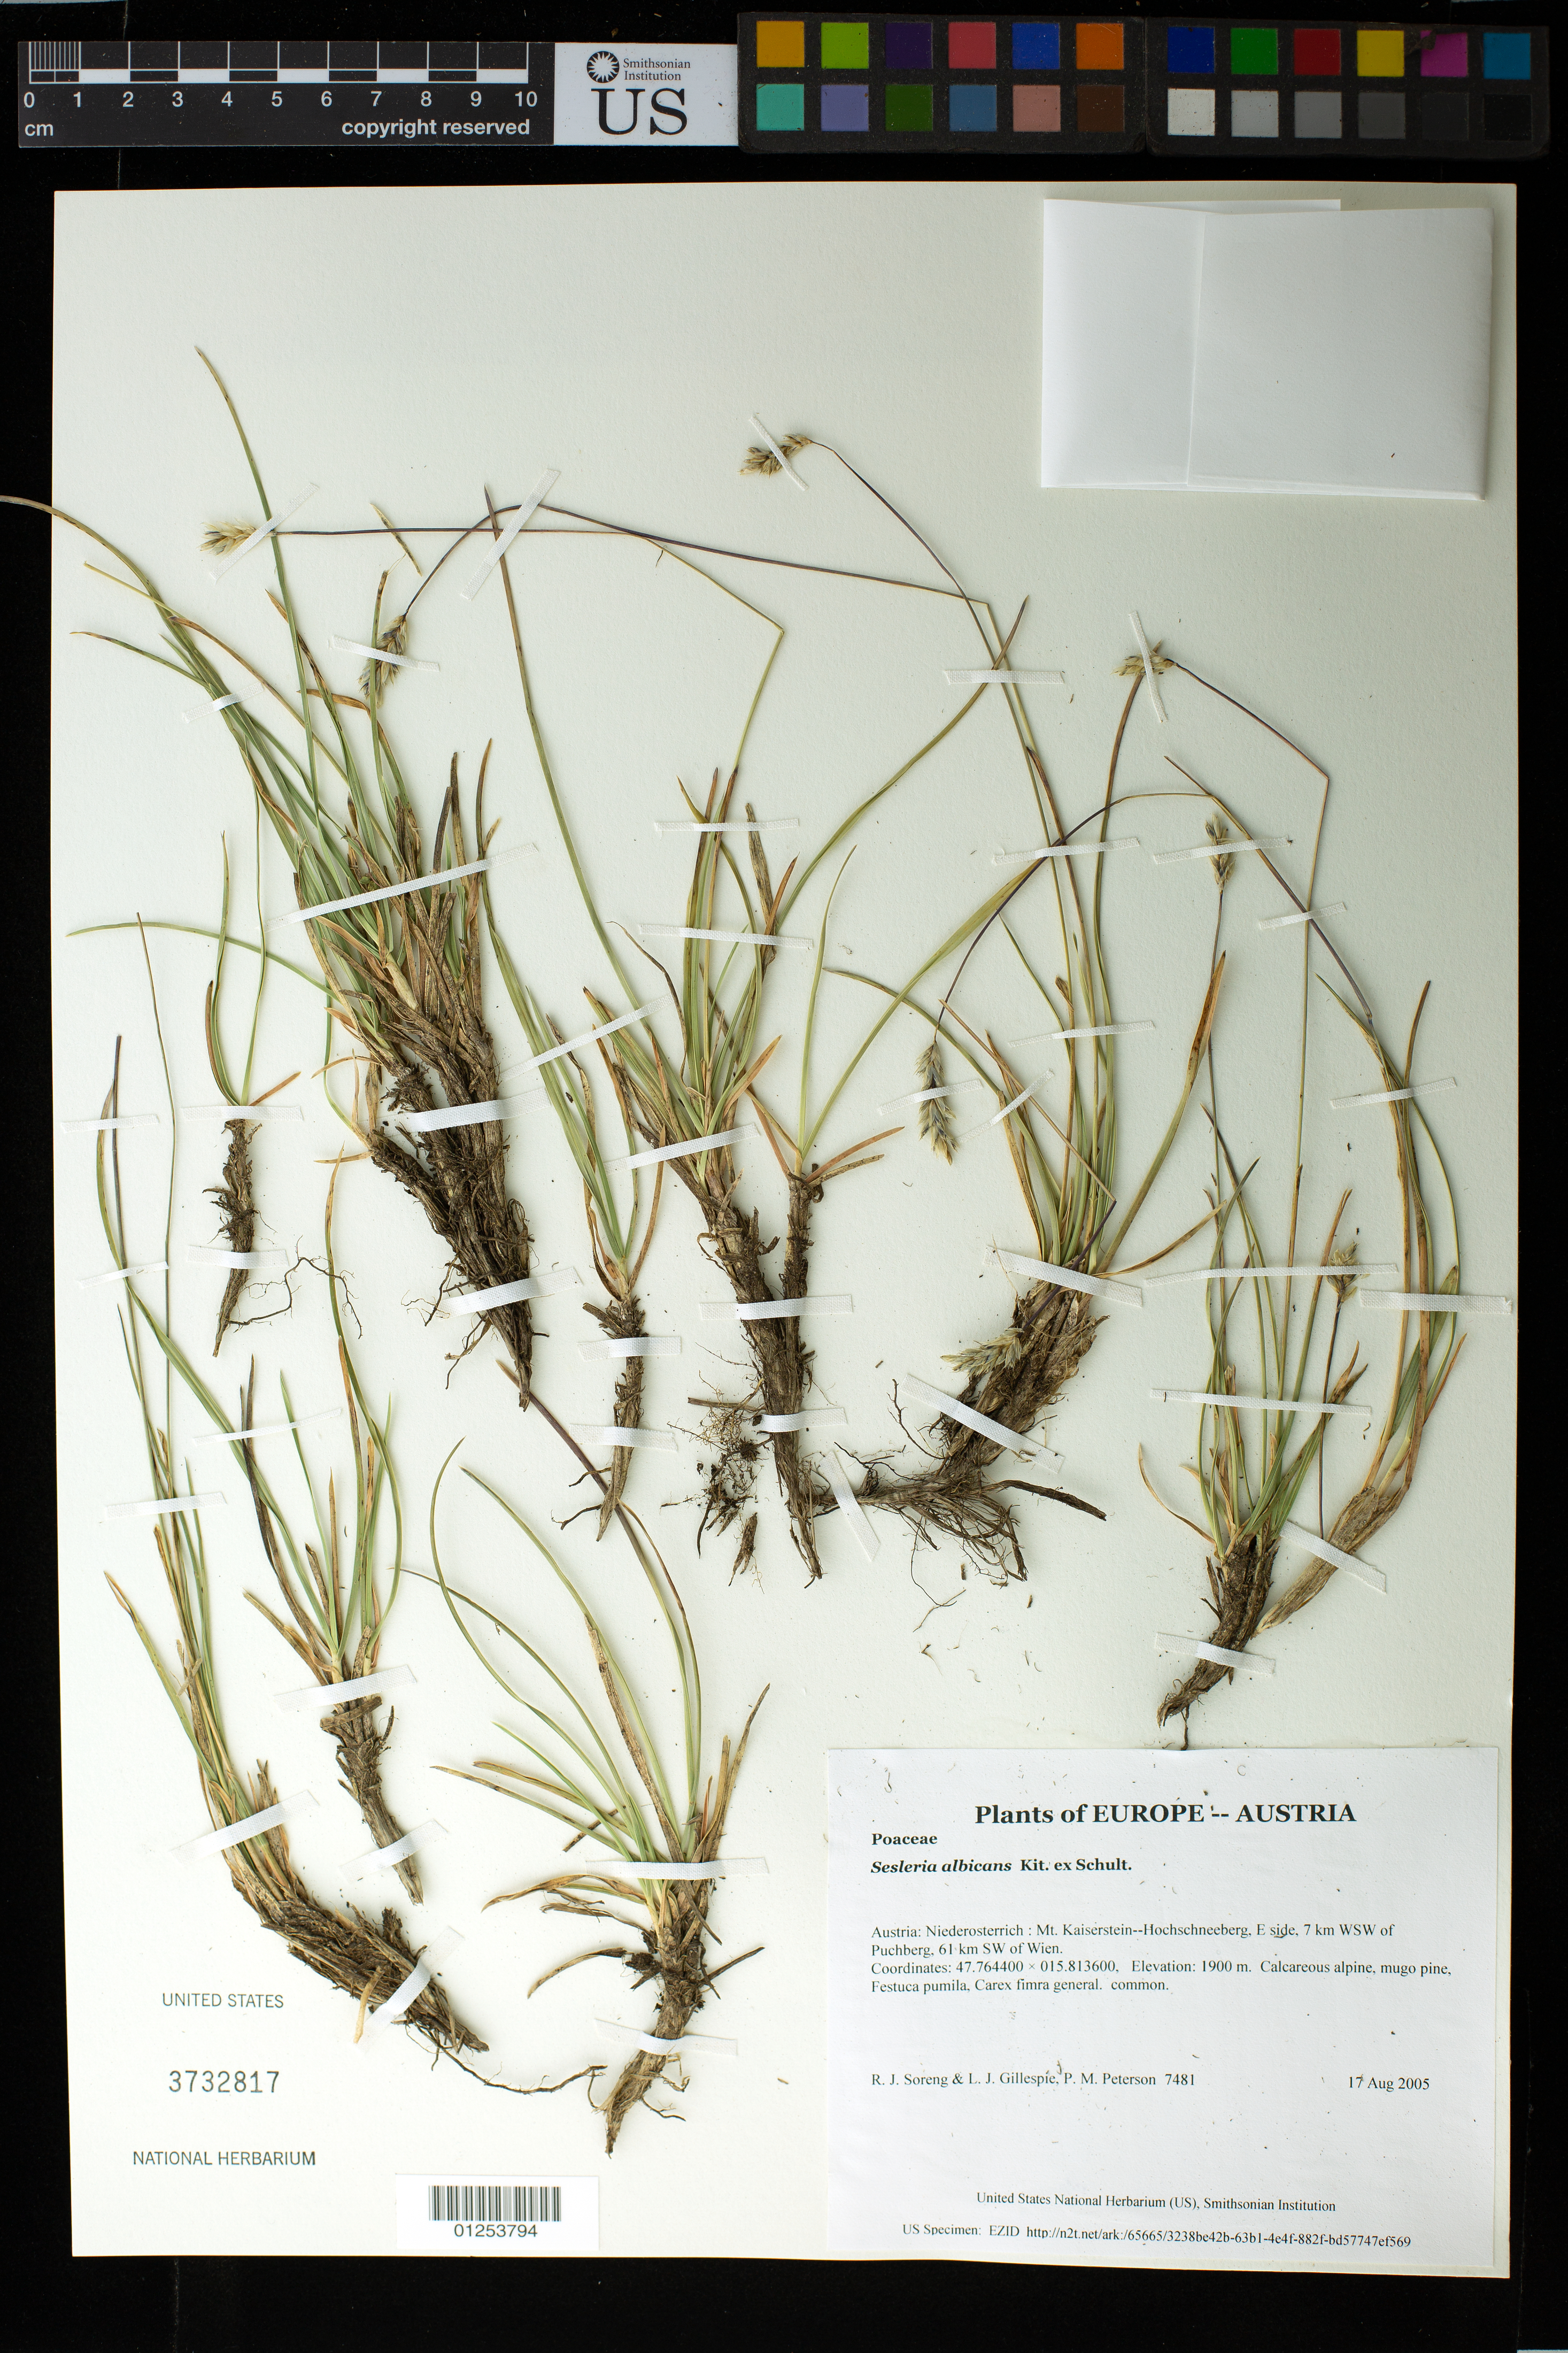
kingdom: Plantae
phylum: Tracheophyta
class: Liliopsida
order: Poales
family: Poaceae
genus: Sesleria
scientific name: Sesleria albicans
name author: Kit. ex Schult.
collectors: R. J. Soreng, L. J. Gillespie & P. M. Peterson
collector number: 7481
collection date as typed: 17 Aug 2005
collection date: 2005-08-17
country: Austria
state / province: Niederosterreich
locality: Mt. Kaiserstein--Hochschneeberg, E side, 7 km WSW of Puchberg, 61 km SW of Wien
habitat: Calcareous alpine, mugo pine, Festuca pumila, Carex fimra general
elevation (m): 1900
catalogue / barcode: US 3732817